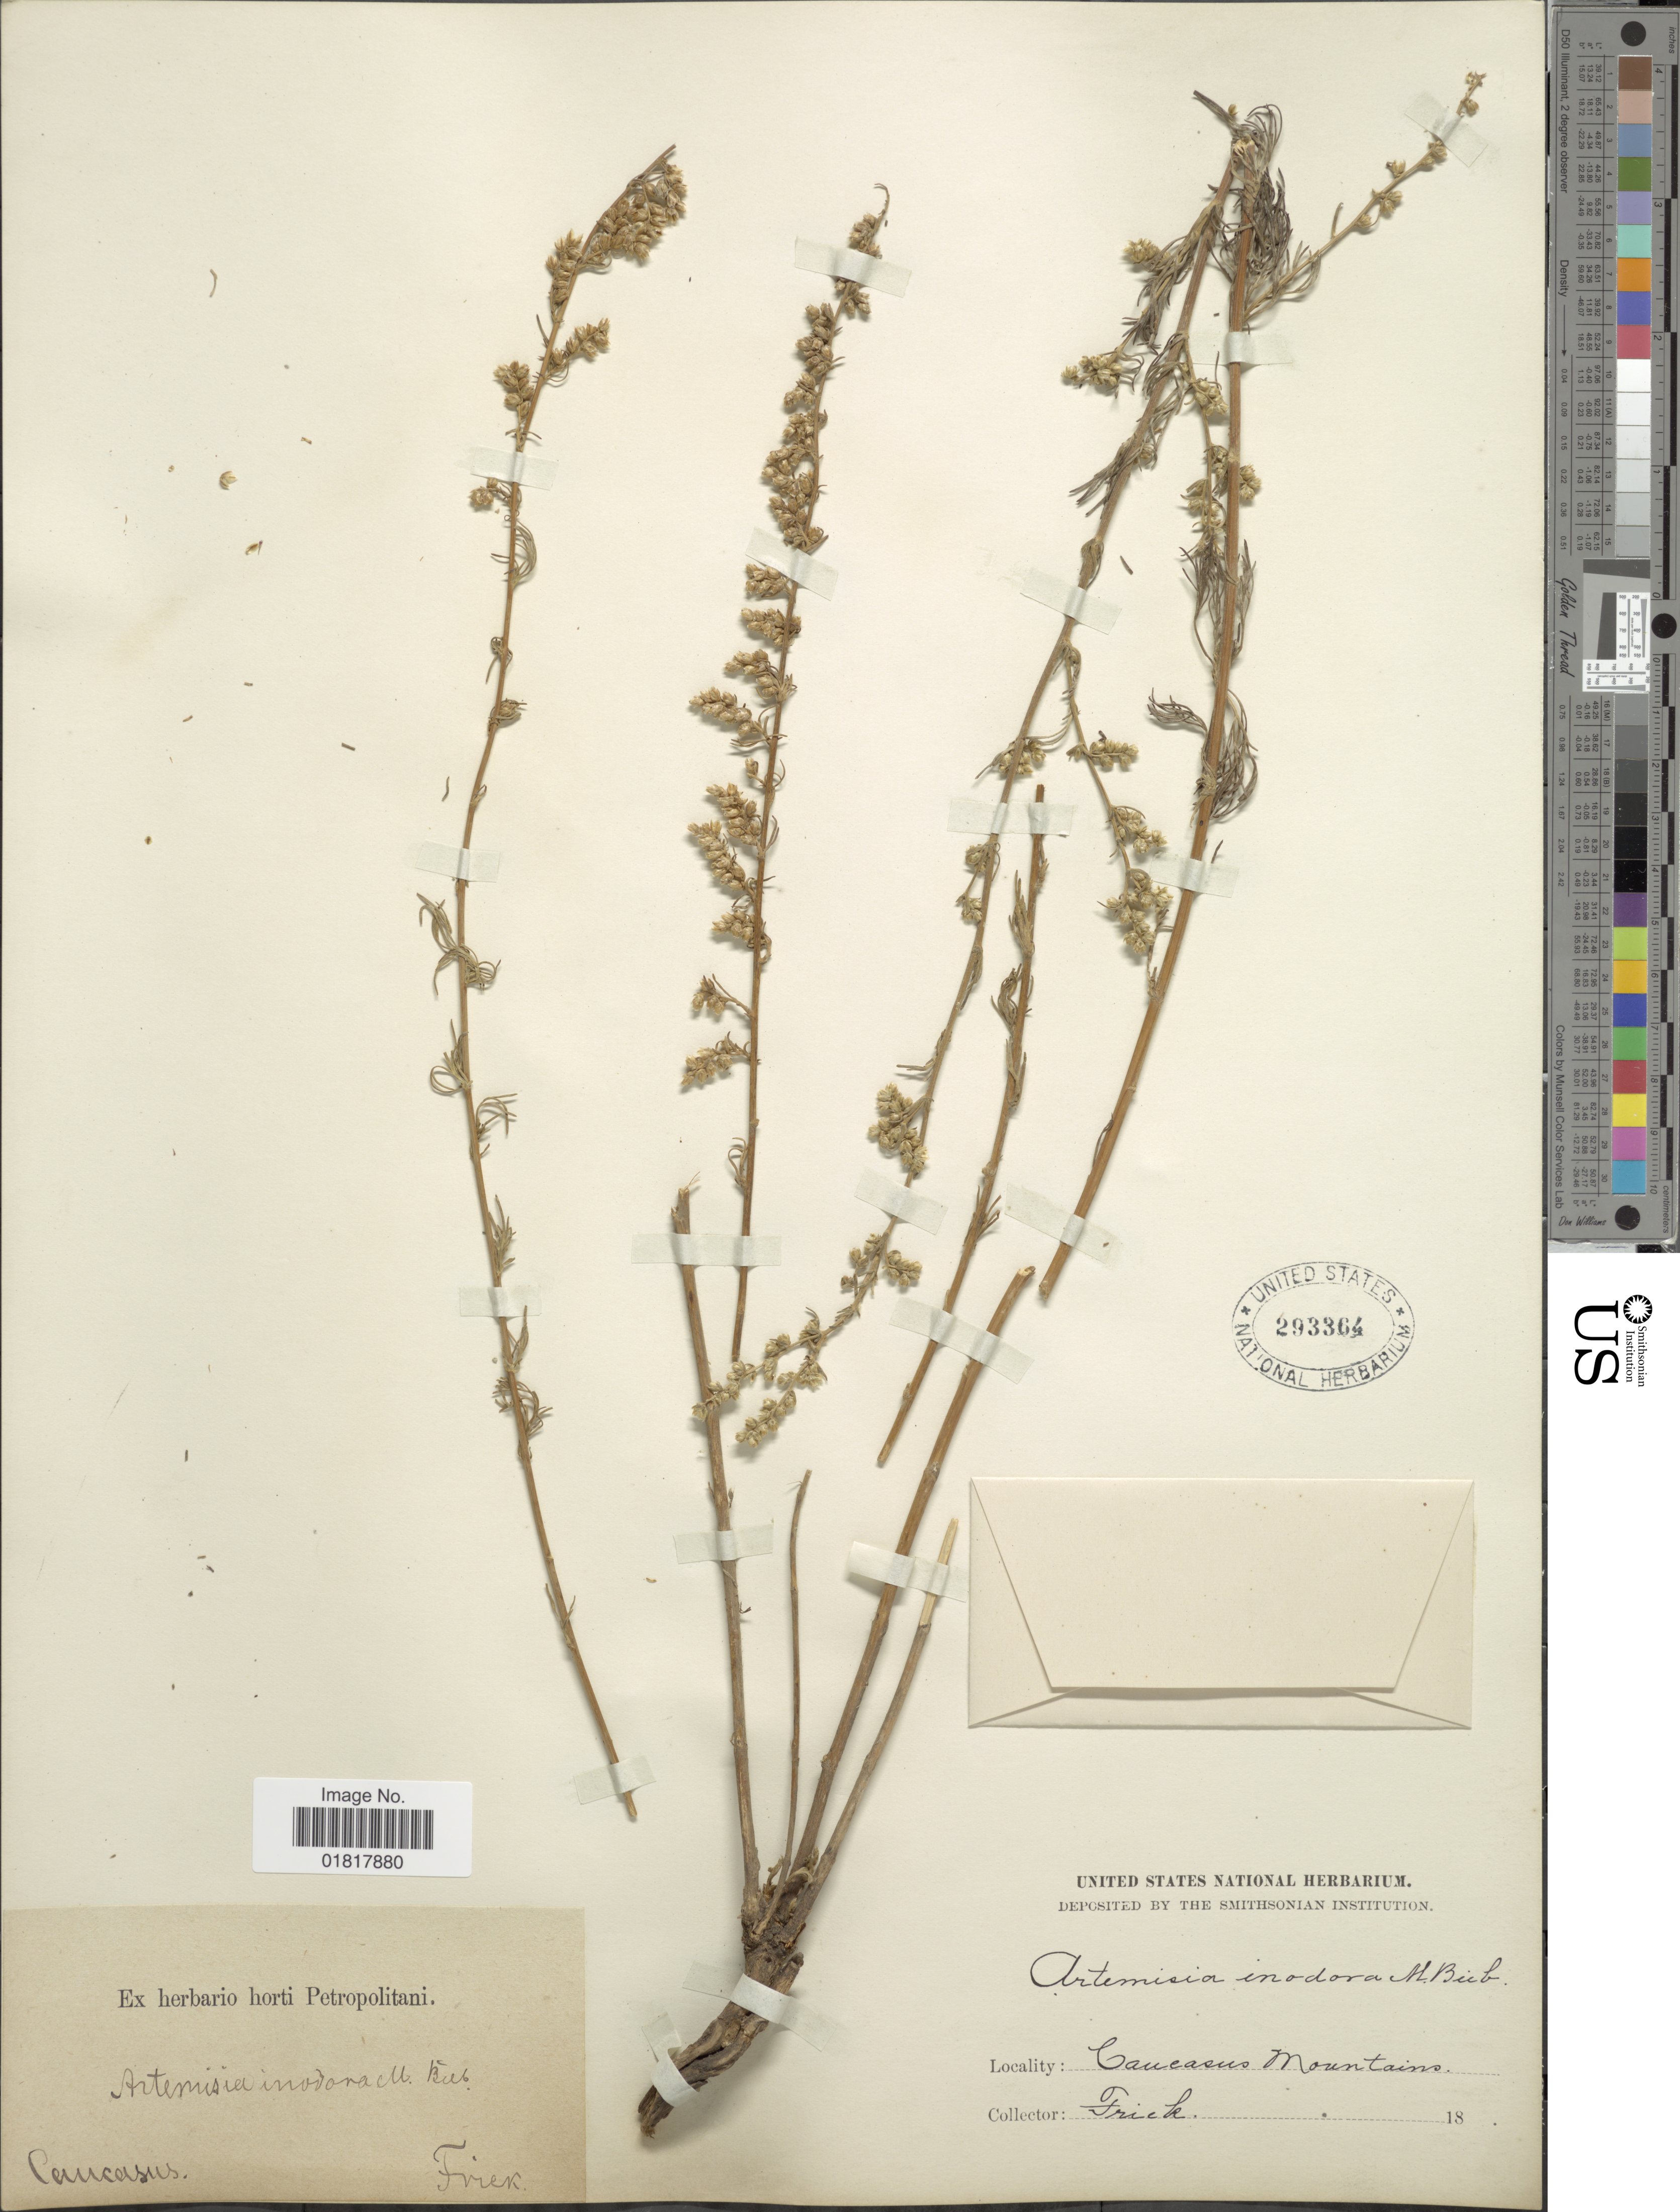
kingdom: Plantae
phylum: Tracheophyta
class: Magnoliopsida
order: Asterales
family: Asteraceae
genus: Artemisia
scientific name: Artemisia inodora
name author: Mill.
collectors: Frick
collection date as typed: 18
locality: Caucasus Mountains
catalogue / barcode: US 293364